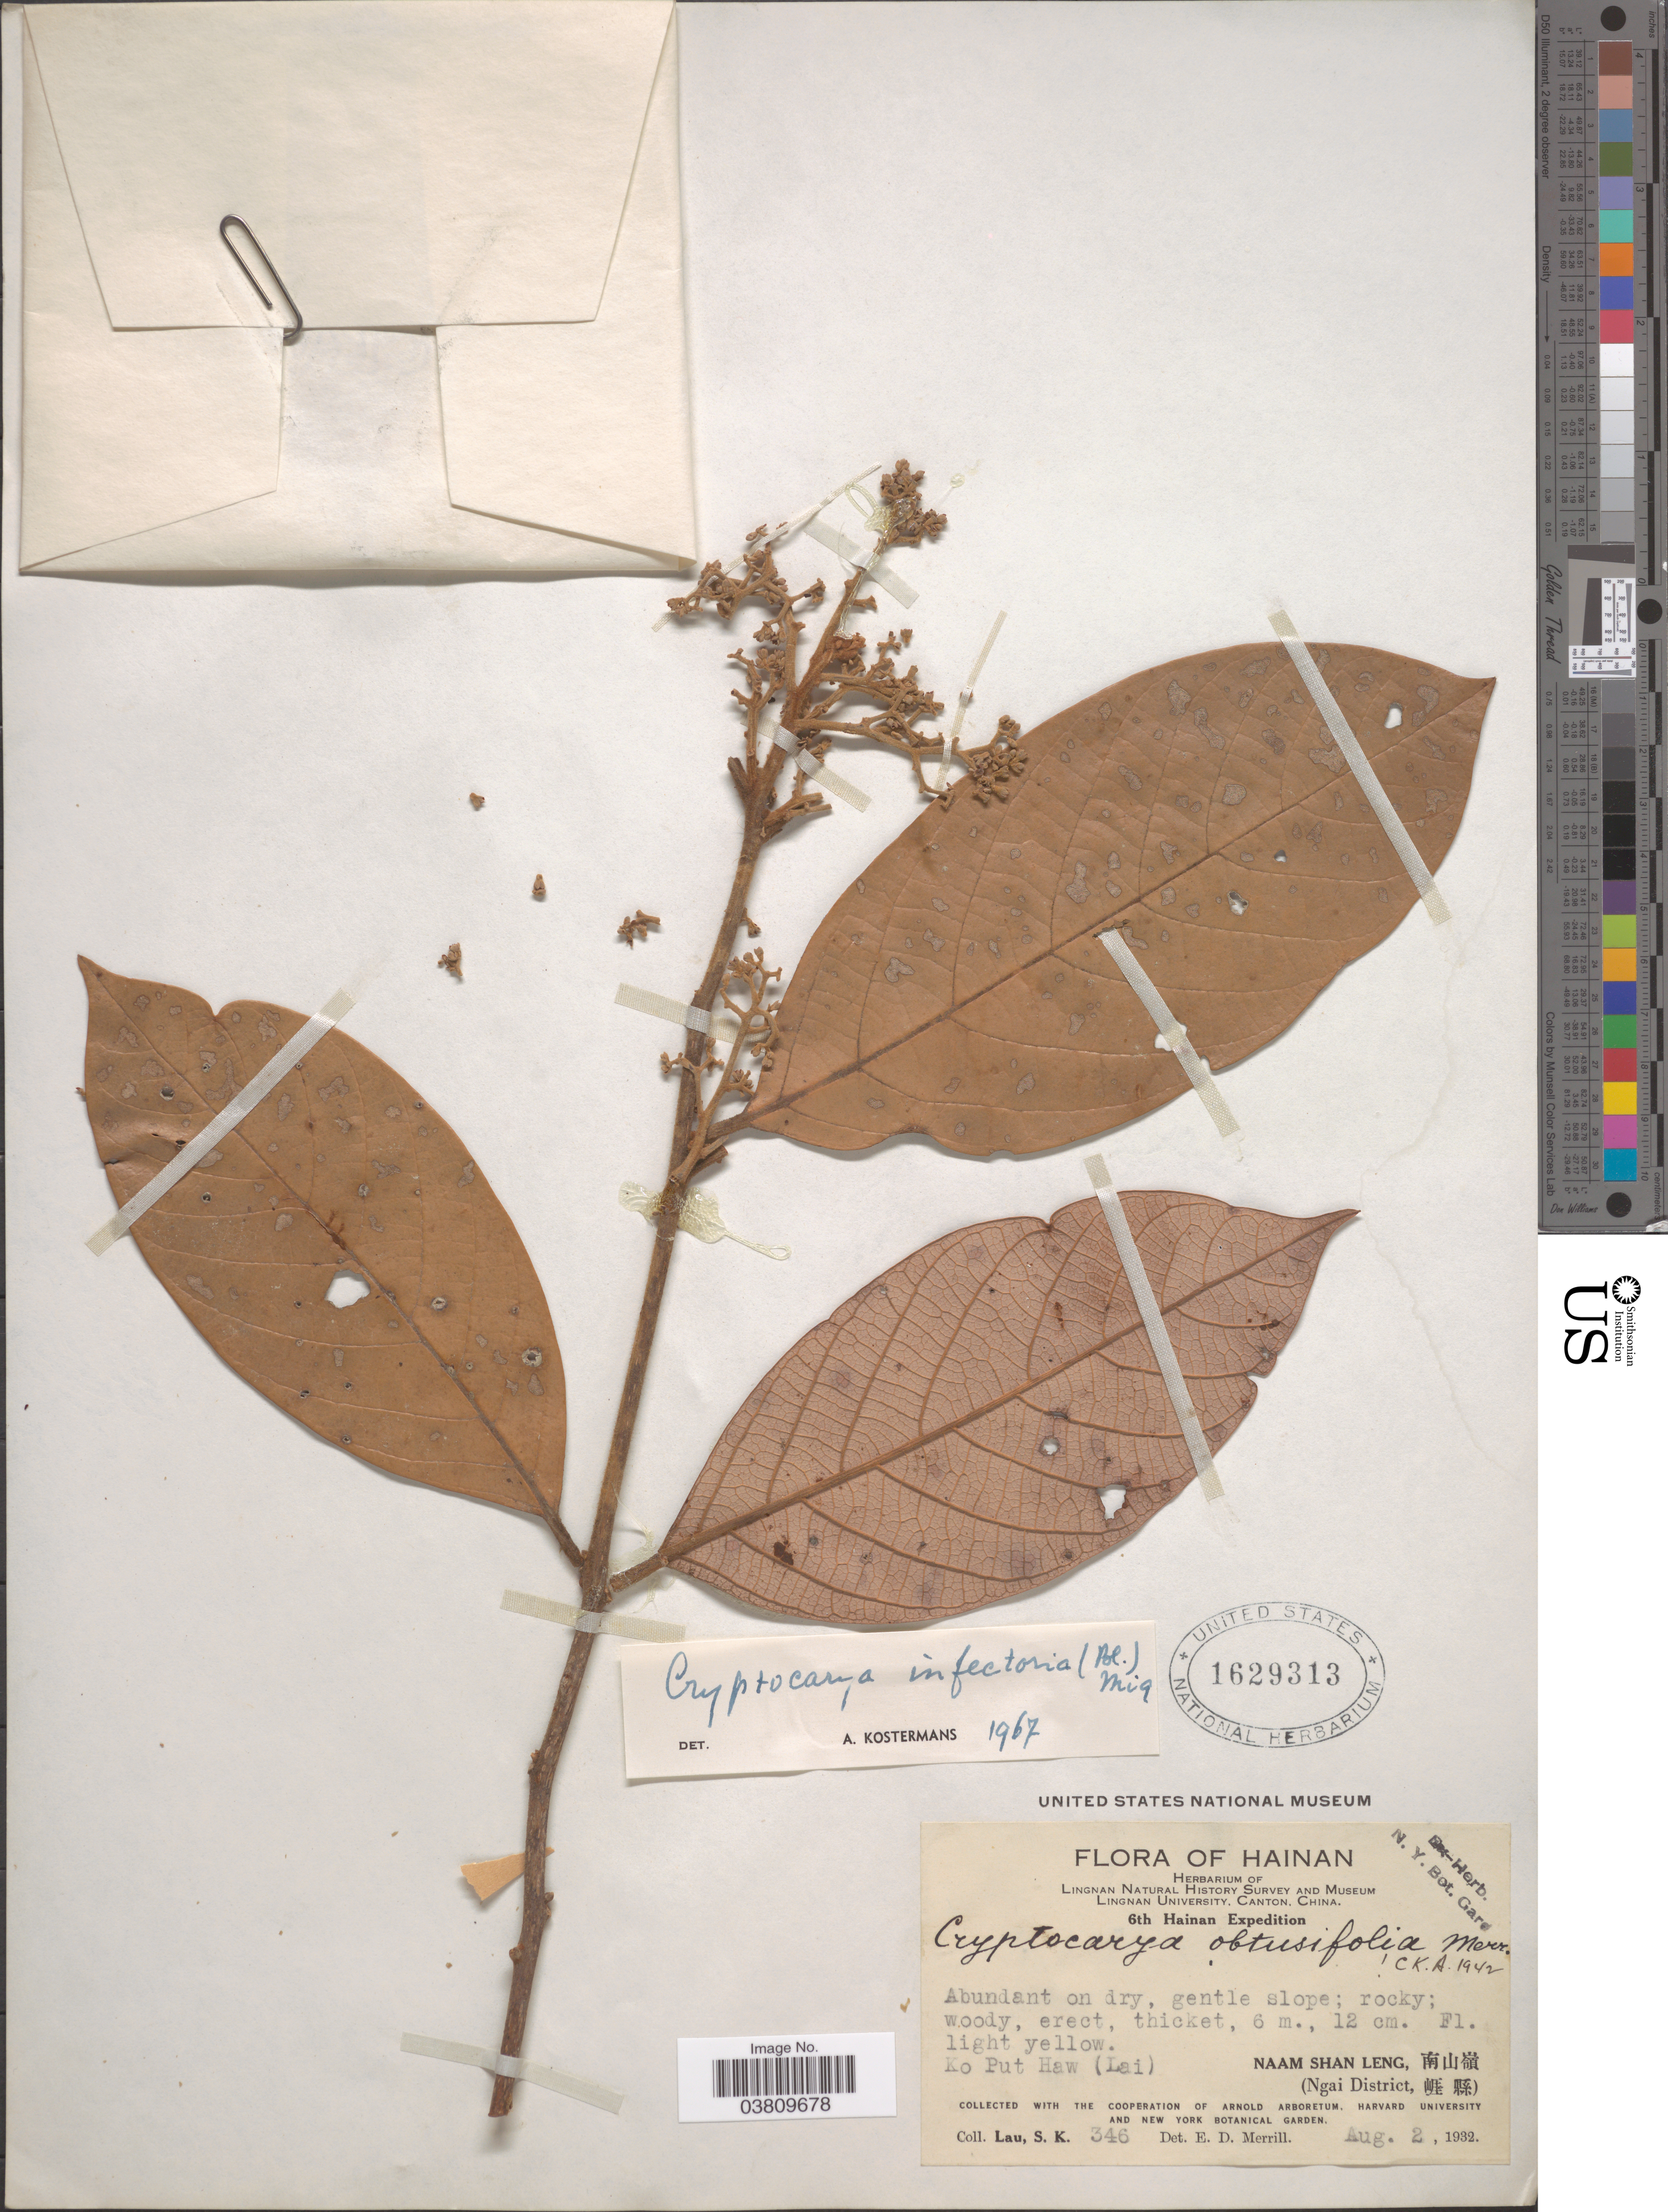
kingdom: Plantae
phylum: Tracheophyta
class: Magnoliopsida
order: Laurales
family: Lauraceae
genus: Cryptocarya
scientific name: Cryptocarya infectoria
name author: Miq.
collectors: S. K. Lau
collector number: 346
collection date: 1932-08-02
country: China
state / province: Hainan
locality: Thicket. Ko Put Haw (Lai). Naam Shan Leng. (Ngai District).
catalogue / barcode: US 1629313